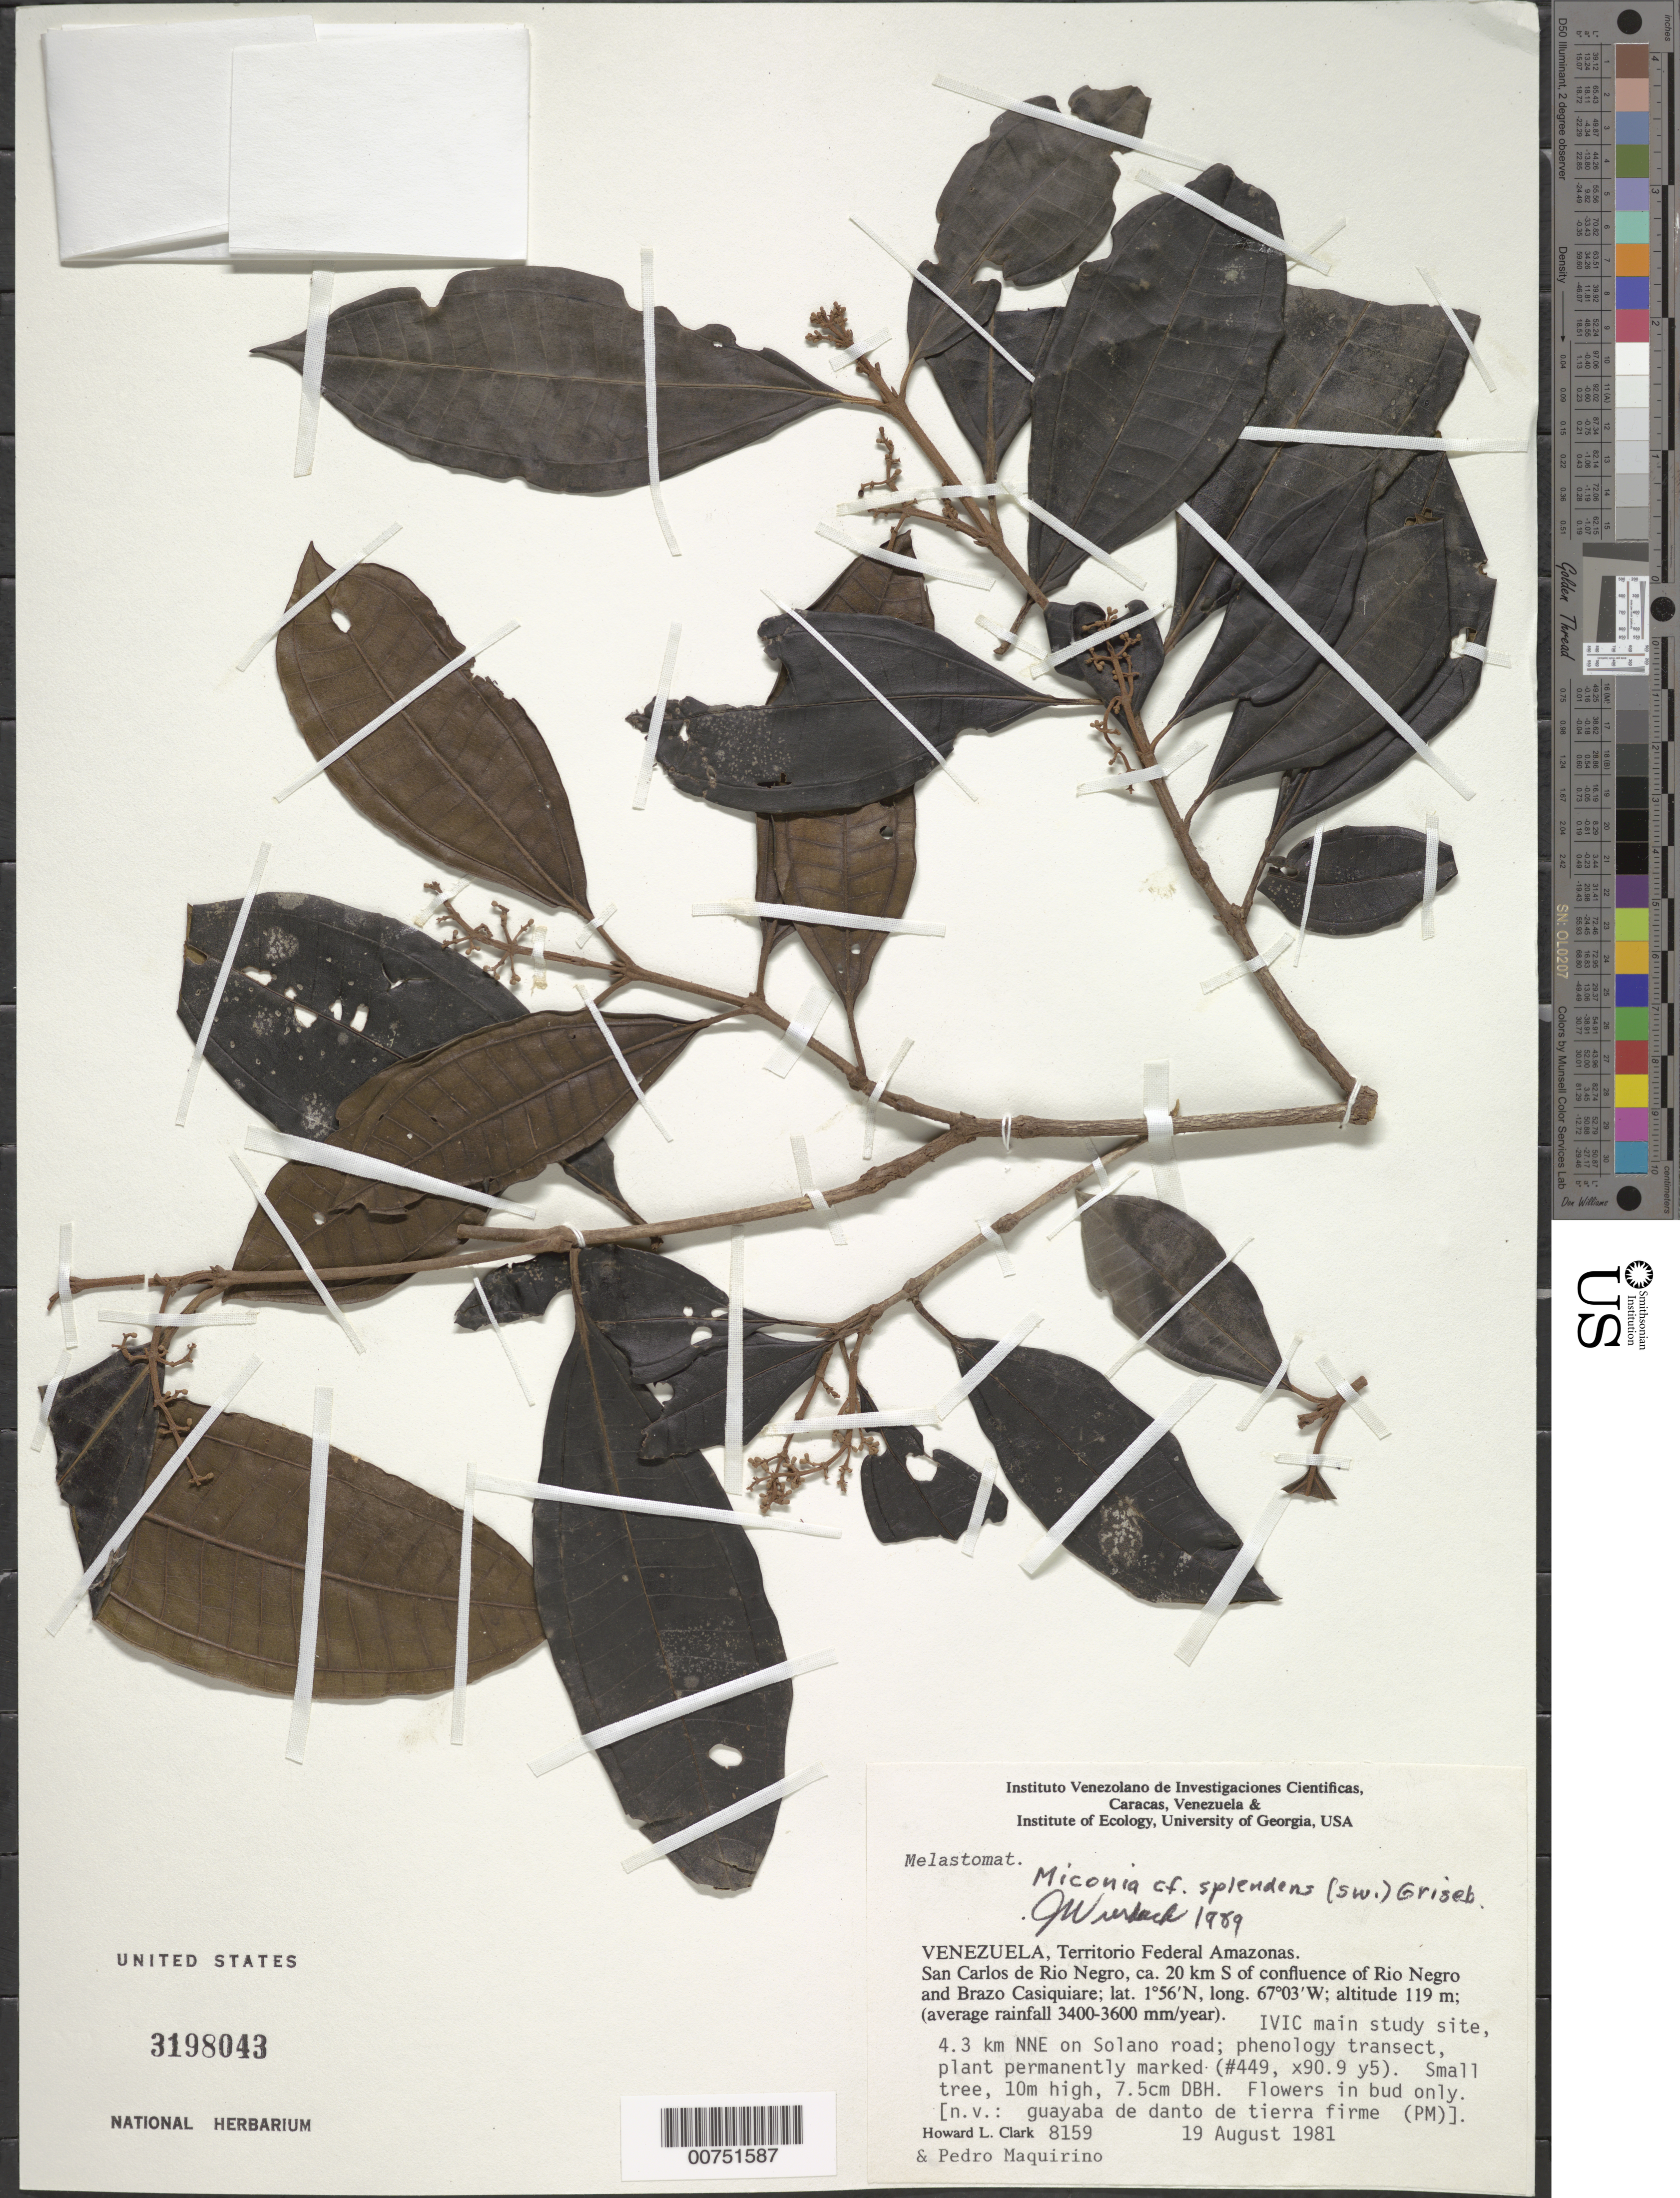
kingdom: Plantae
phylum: Tracheophyta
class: Magnoliopsida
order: Myrtales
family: Melastomataceae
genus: Miconia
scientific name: Miconia splendens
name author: (Sw.) Griseb.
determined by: Wurdack, John J., (US), US (UNITED STATES)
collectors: H. L. Clark & P. Maquirino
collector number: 8159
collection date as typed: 19-Aug-81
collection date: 1981-08-19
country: Venezuela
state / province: Amazonas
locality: San Carlos de Río Negro, ca. 20 km S of confluence of Río Negro and Brazo Casiquiare; IVIC main study site, 4.3 km NNE on Solano road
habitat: Average rainfall 3400-3600 mm/year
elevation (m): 119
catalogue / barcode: US 3198043